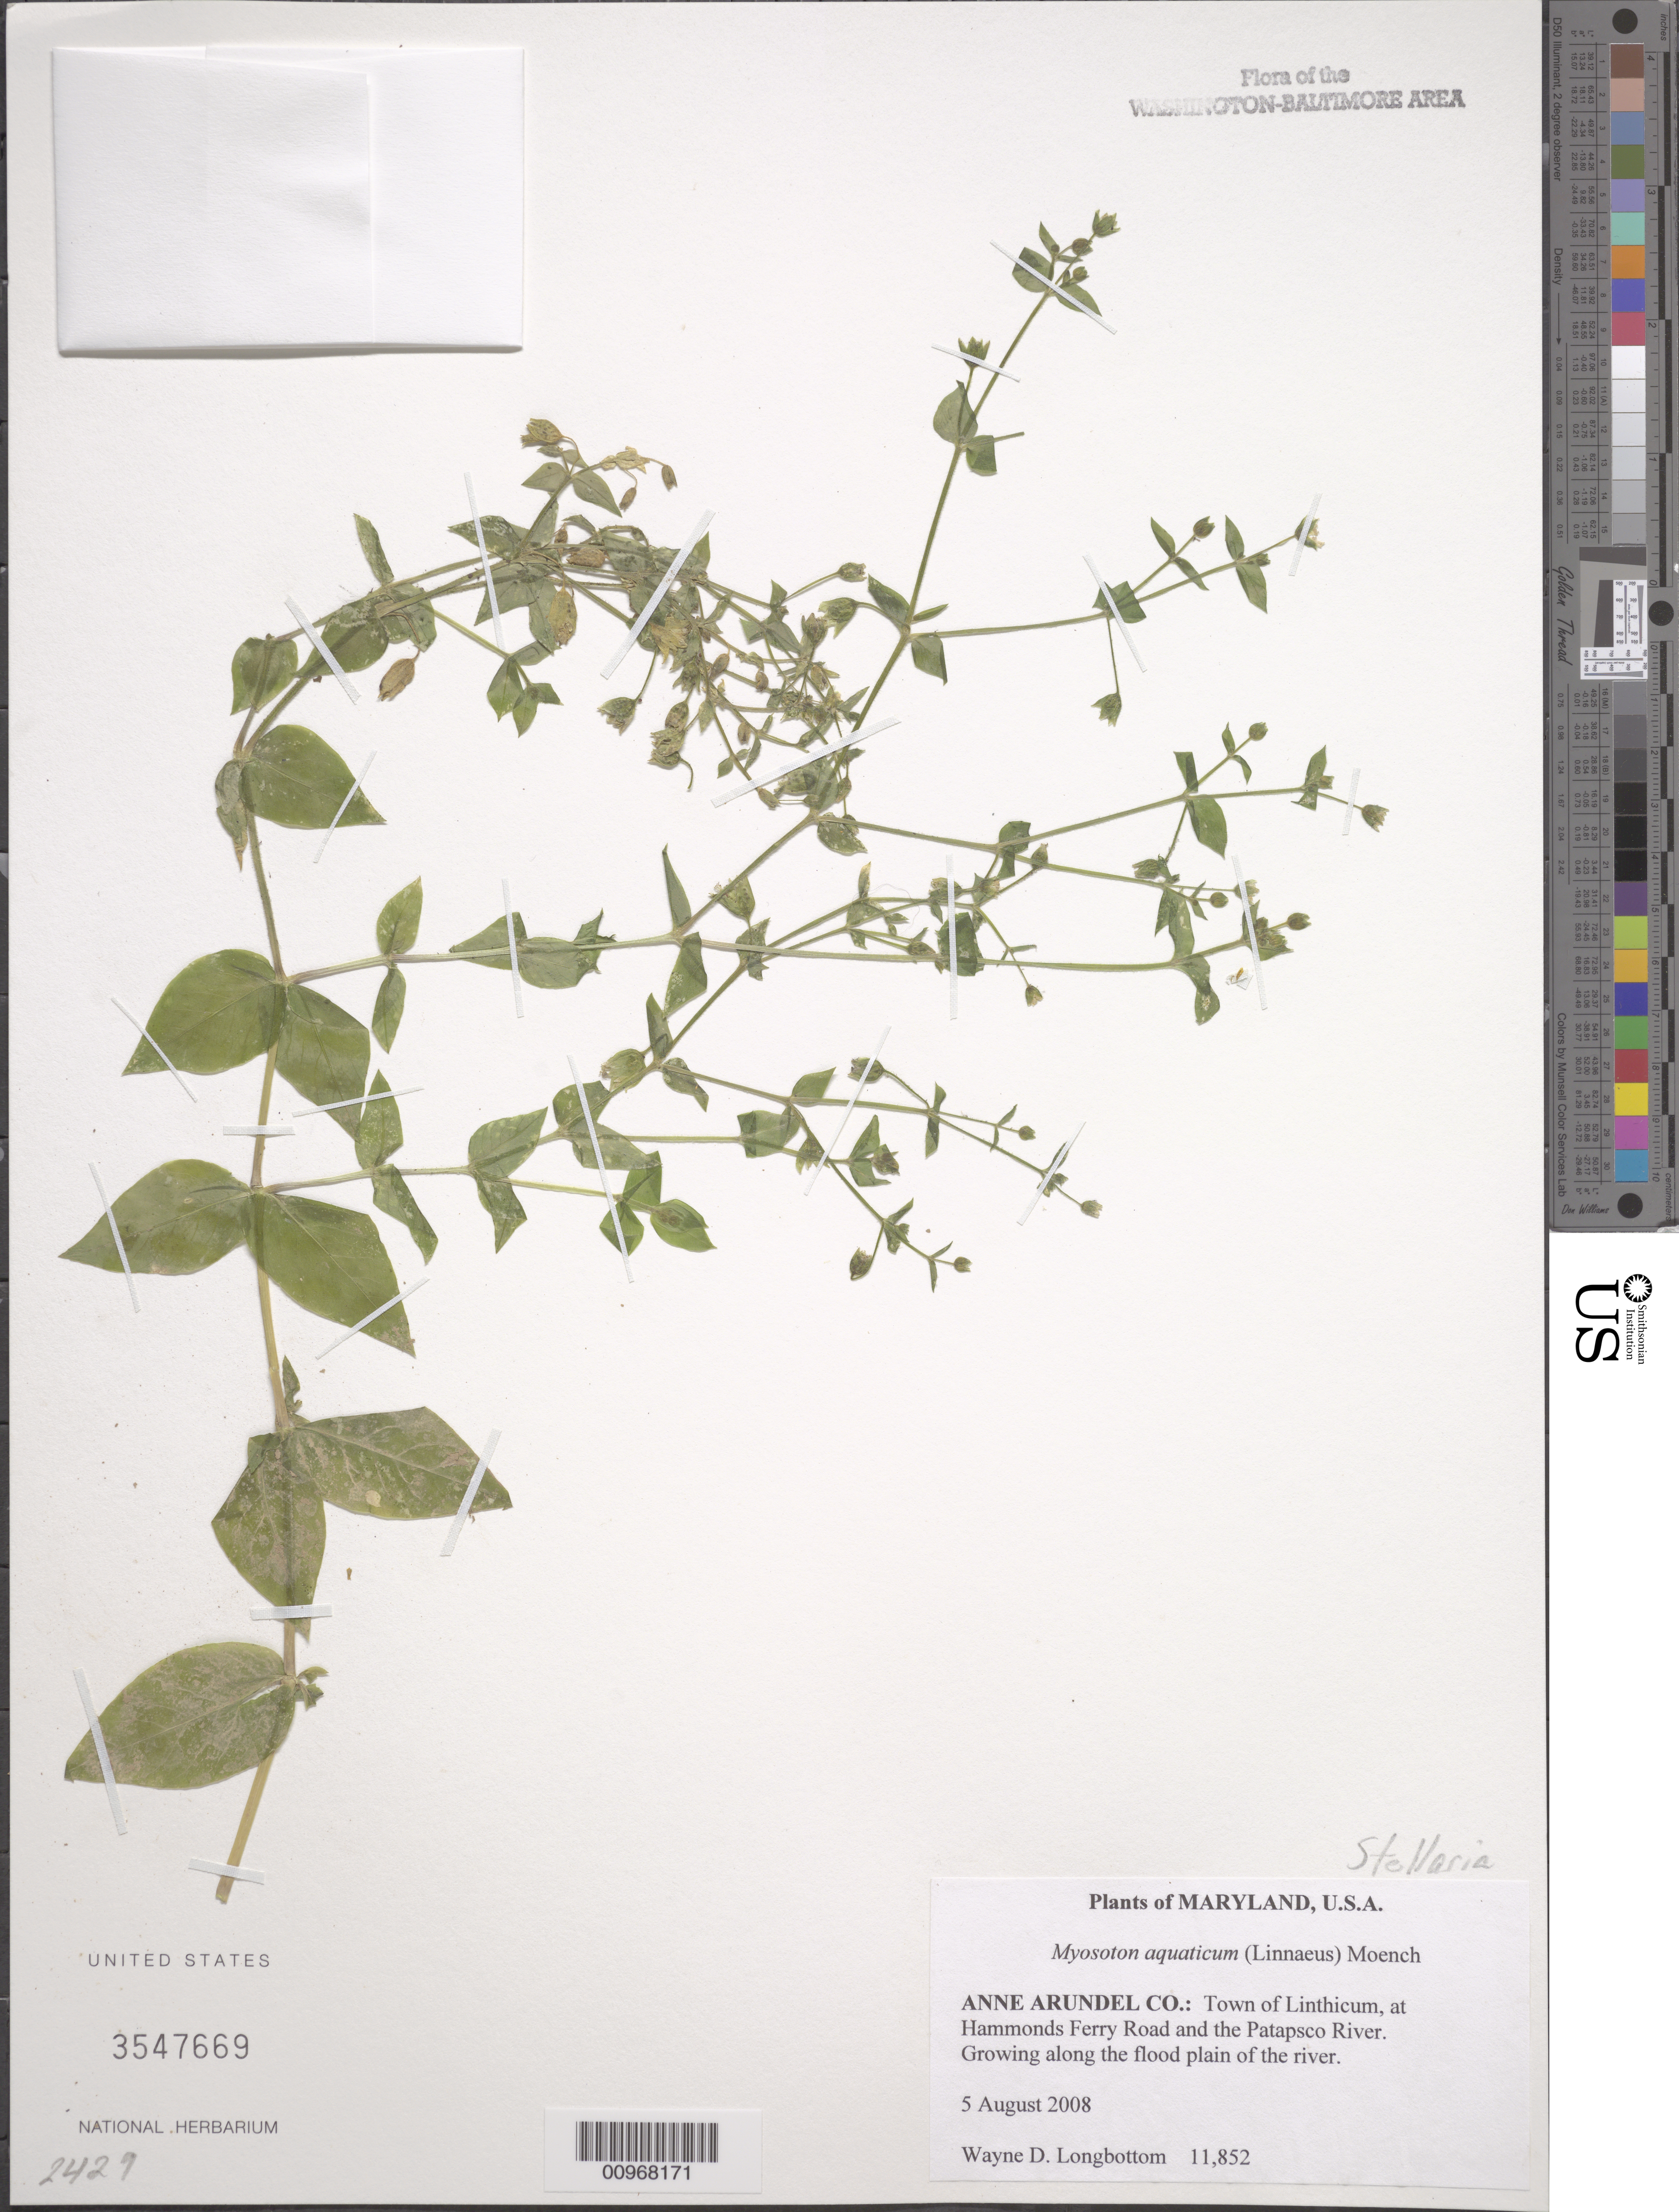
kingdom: Plantae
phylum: Tracheophyta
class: Magnoliopsida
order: Caryophyllales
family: Caryophyllaceae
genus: Myosoton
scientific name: Myosoton aquaticum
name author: (L.) Moench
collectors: W. D. Longbottom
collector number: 11852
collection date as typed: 5 August 2008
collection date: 2008-08-05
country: United States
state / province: Maryland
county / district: Anne Arundel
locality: Town of Linthicum, at the junction of I-695 and Nursery Road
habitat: growing along floodplain of the river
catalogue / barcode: US 3547669